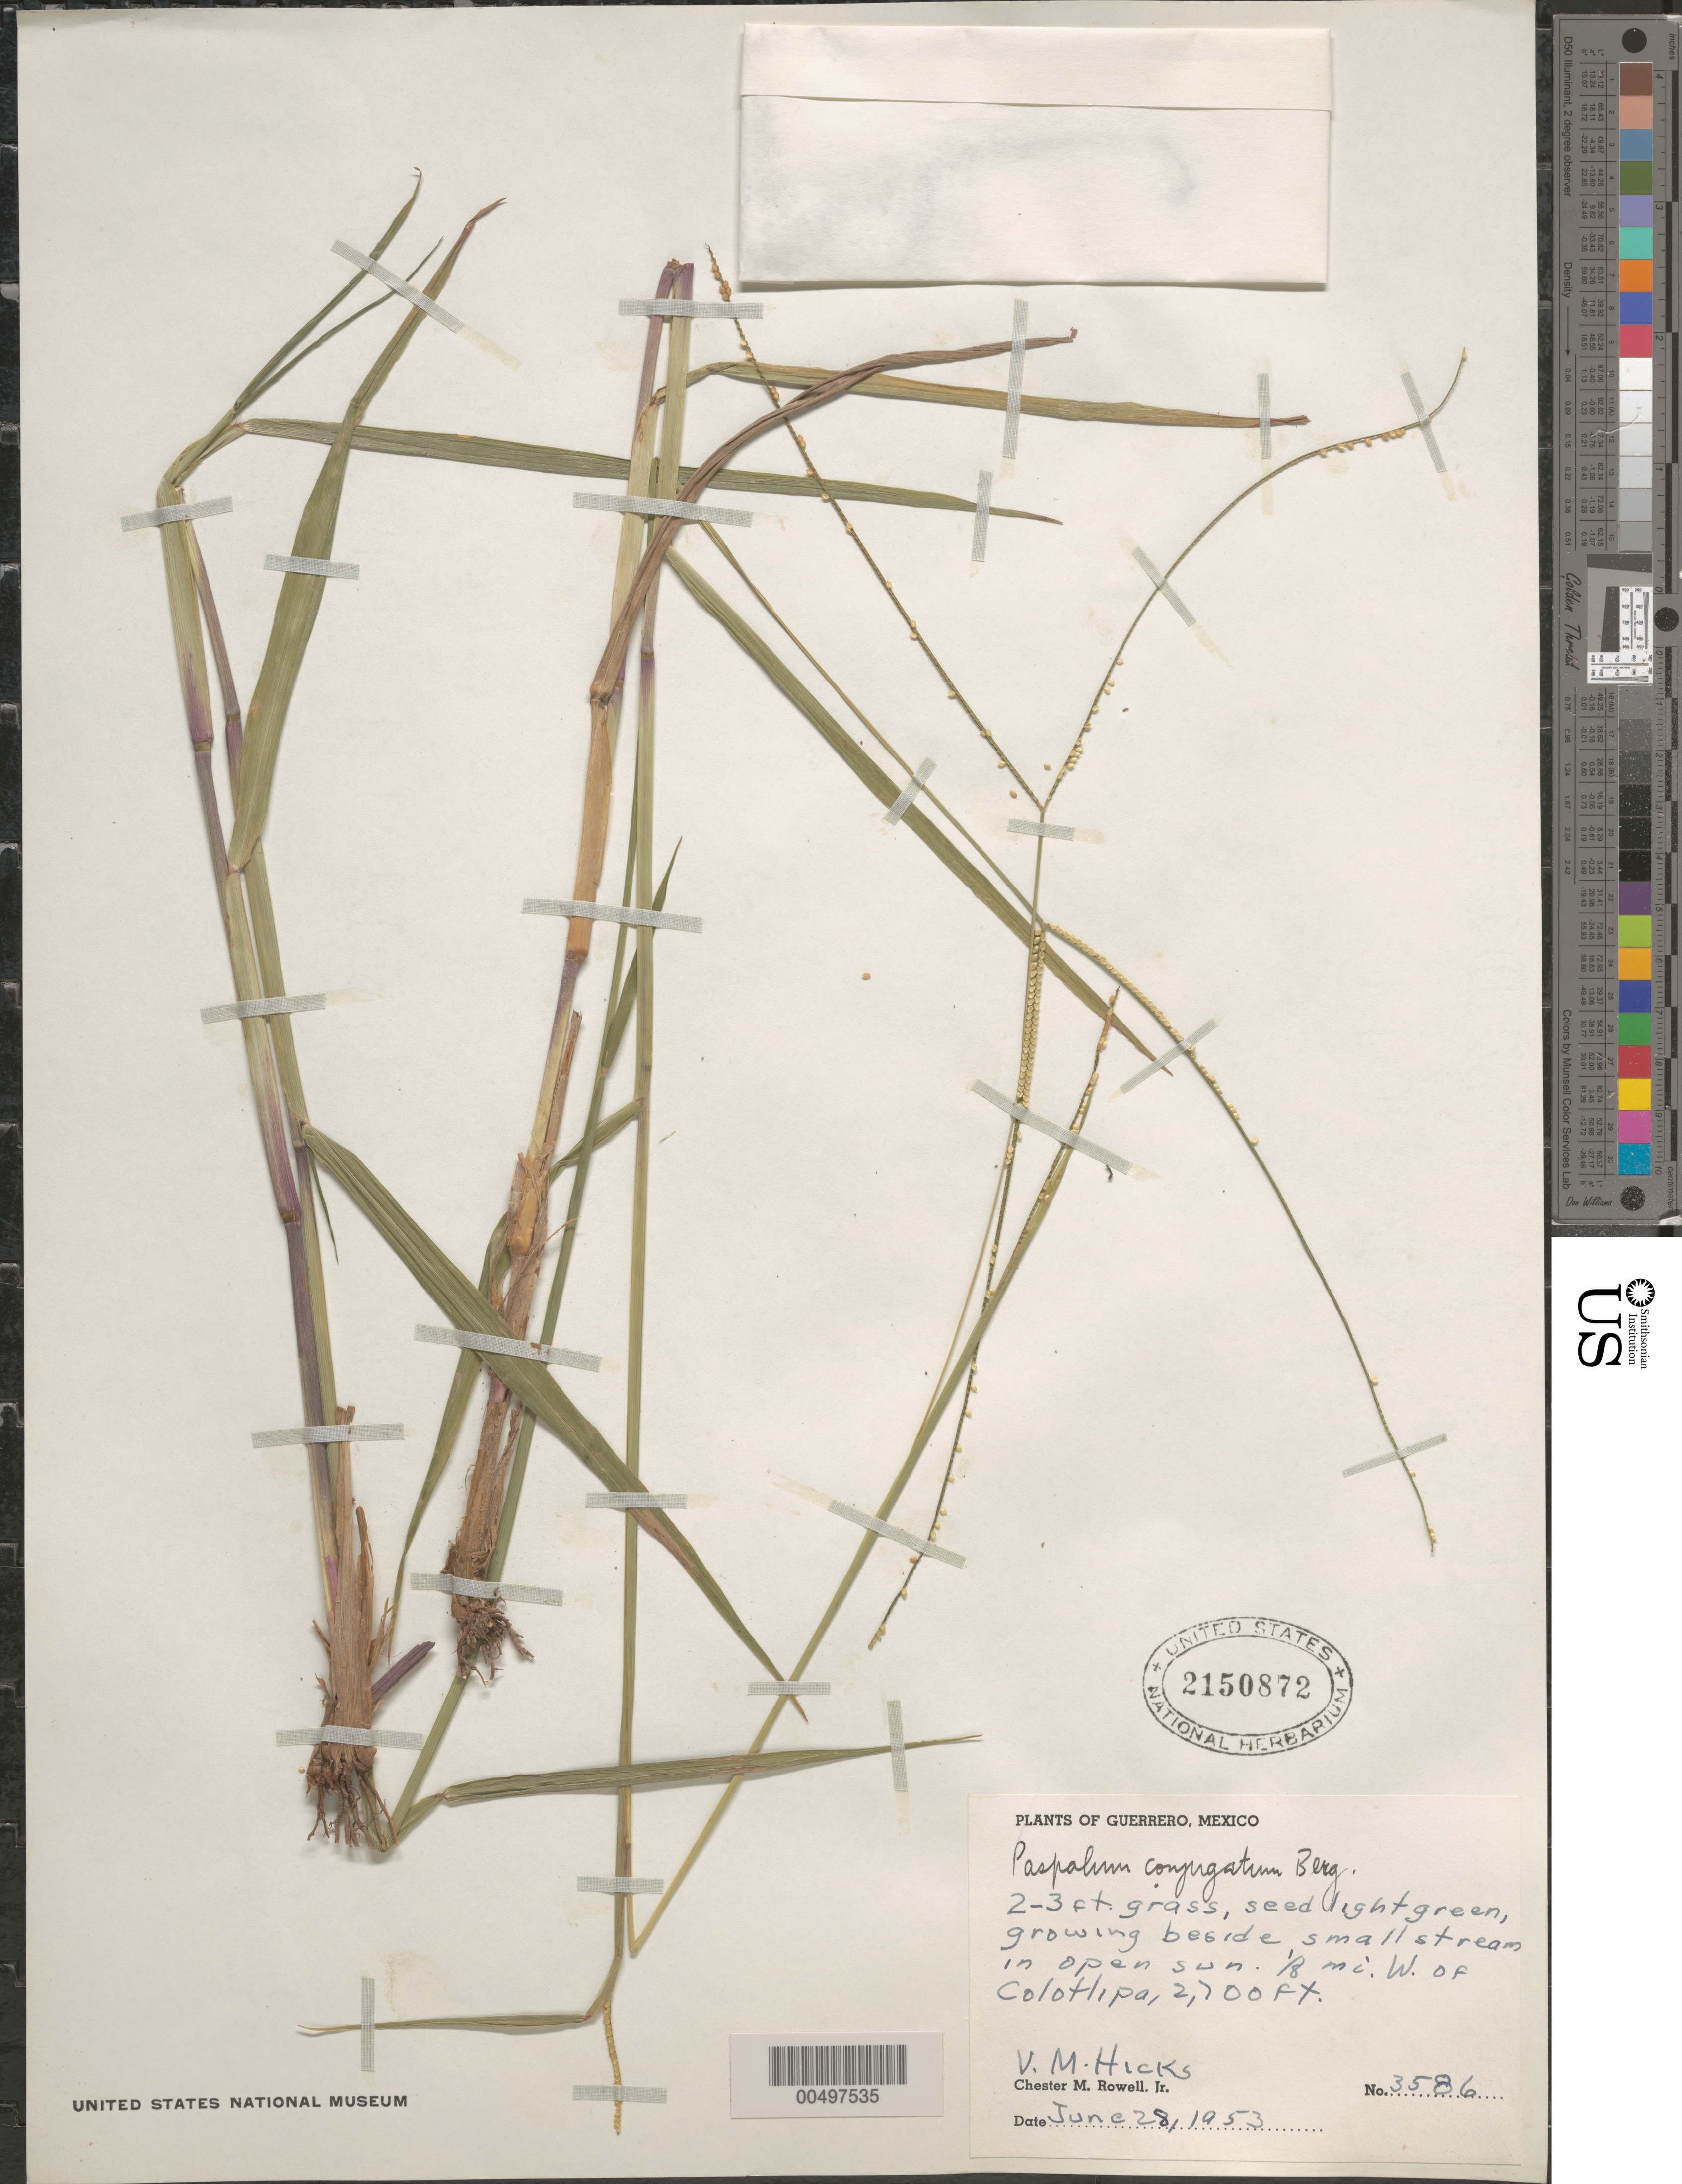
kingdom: Plantae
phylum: Tracheophyta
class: Liliopsida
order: Poales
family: Poaceae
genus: Paspalum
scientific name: Paspalum conjugatum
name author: P.J. Bergius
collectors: V. Hicks & C. M. Rowell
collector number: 3586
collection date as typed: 28 Jun 1953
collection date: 1953-06-28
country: Mexico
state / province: Guerrero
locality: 1/8 mi W of Colotlipa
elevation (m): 823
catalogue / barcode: US 2150872